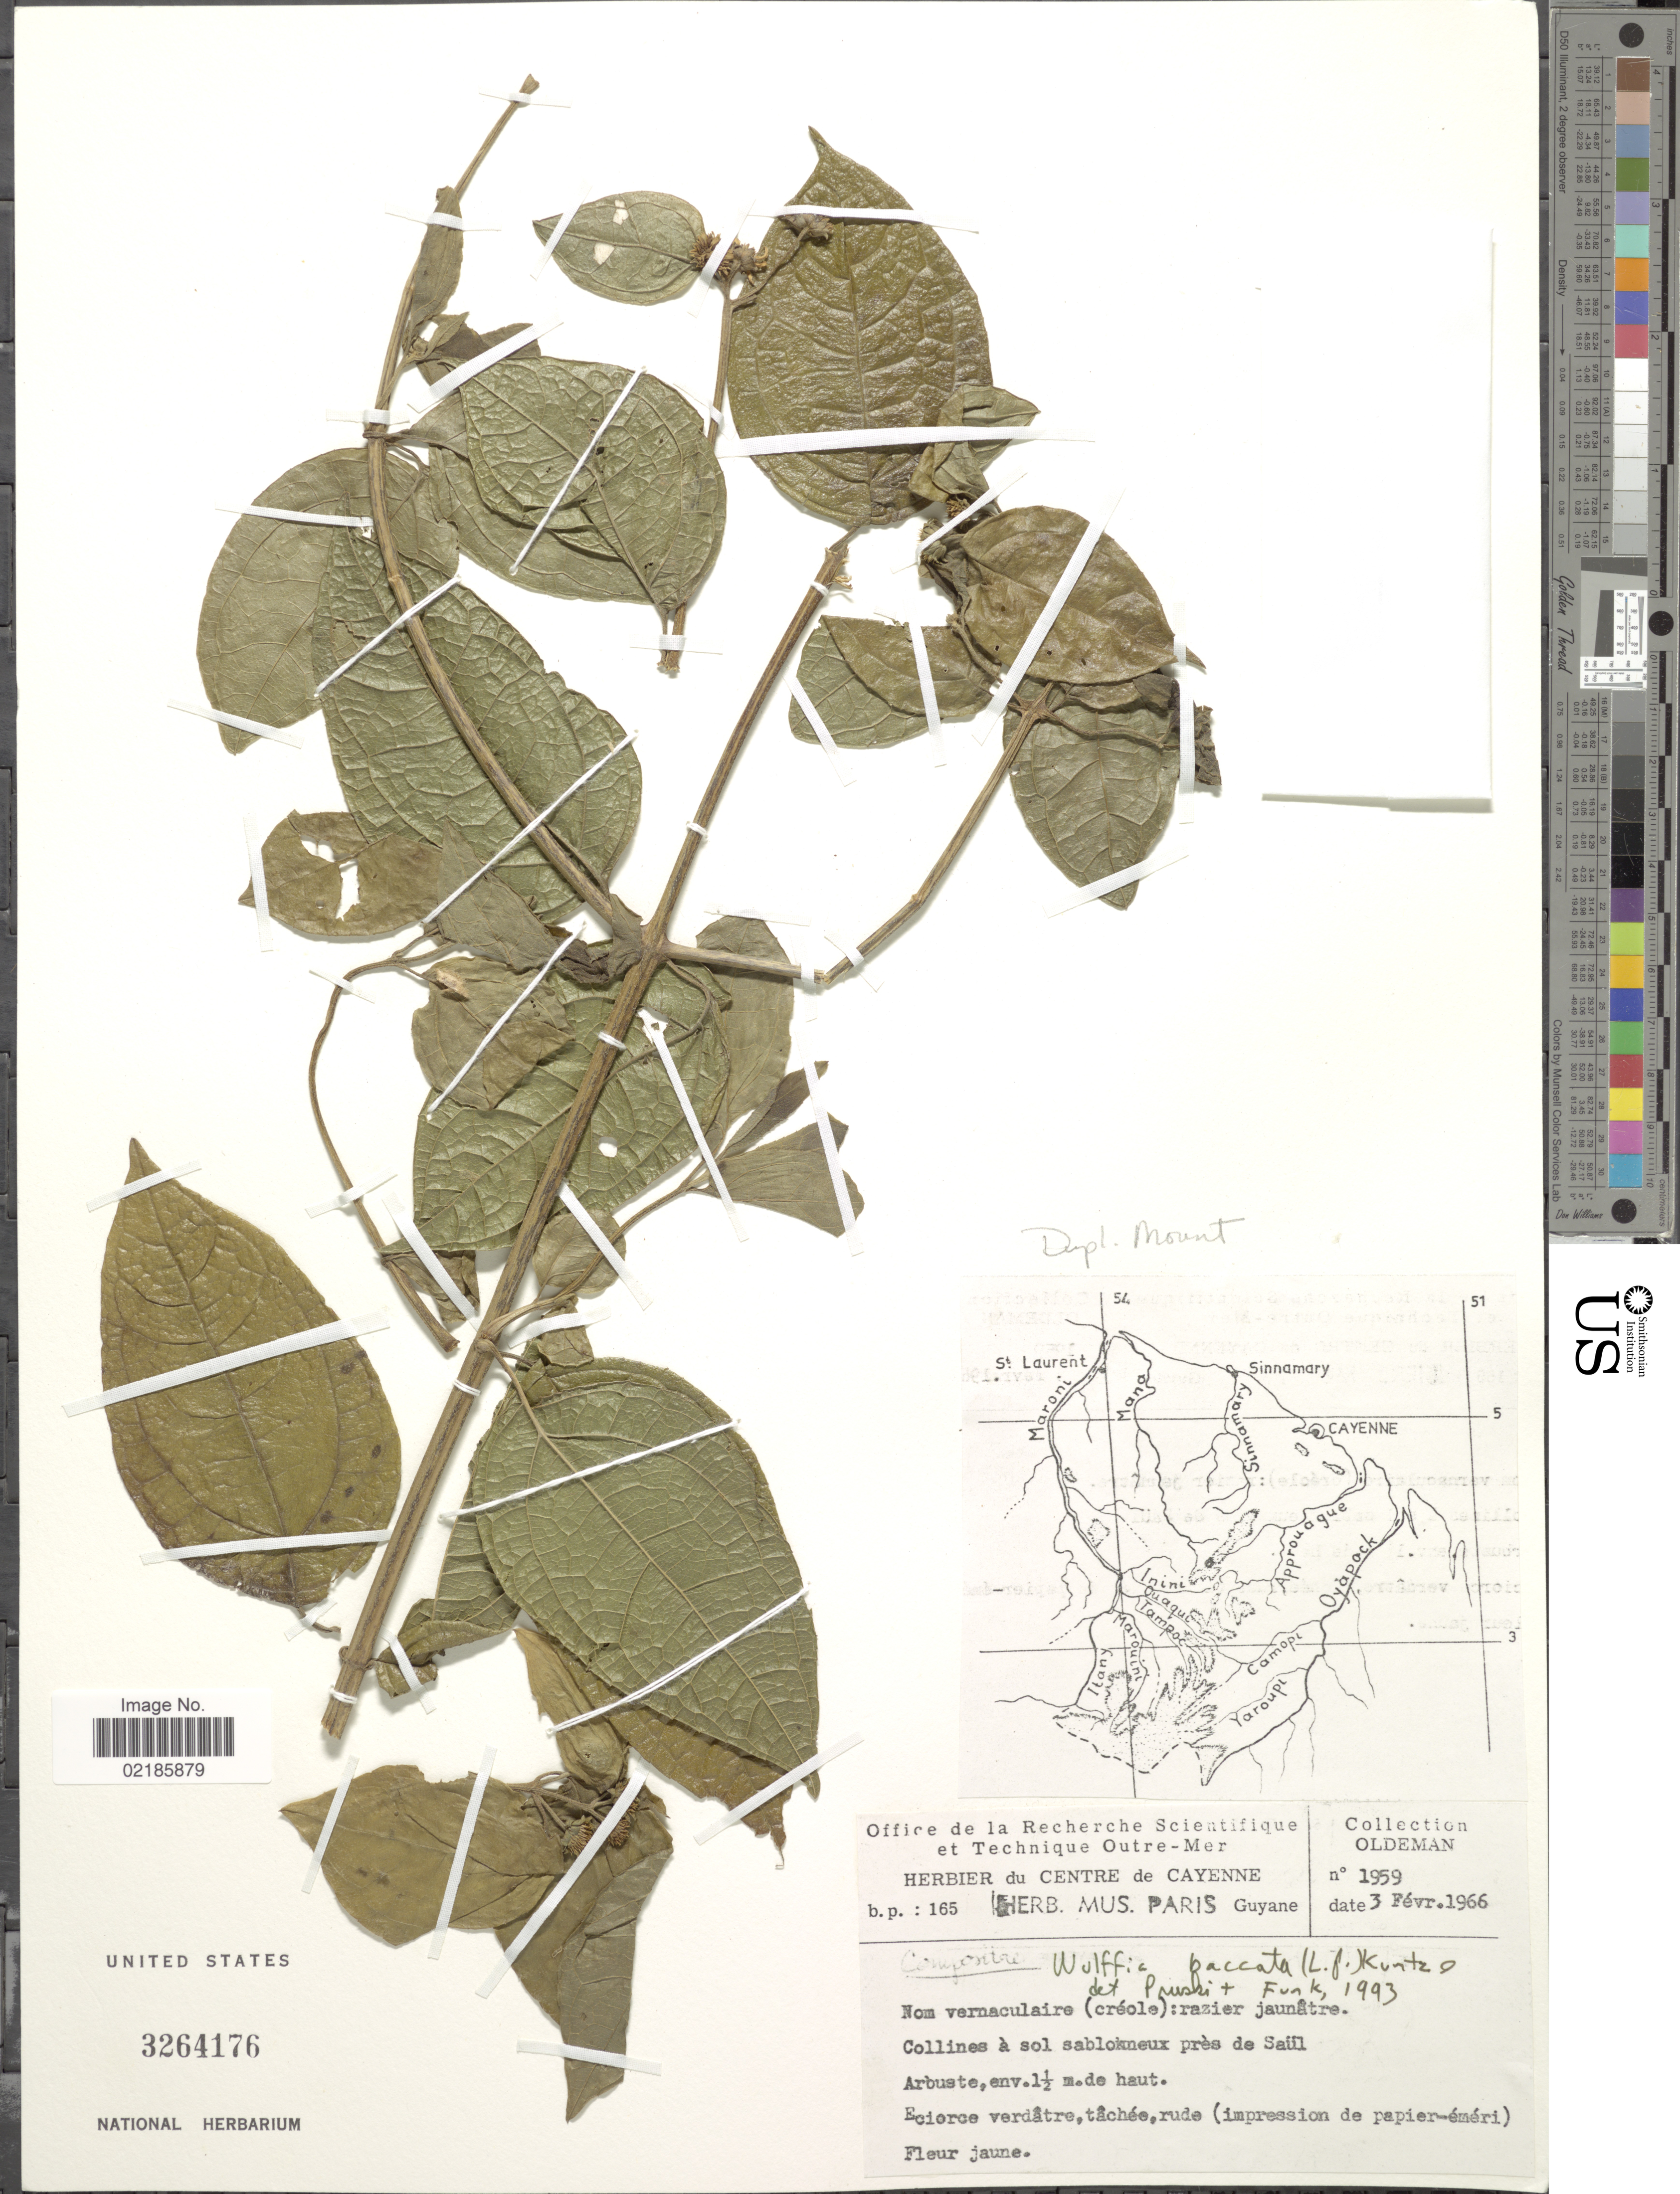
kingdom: Plantae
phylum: Tracheophyta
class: Magnoliopsida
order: Asterales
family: Asteraceae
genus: Wulffia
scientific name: Wulffia baccata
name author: (L. f.) Kuntze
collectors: -- Oldeman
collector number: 1959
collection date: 1966-02-03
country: French Guiana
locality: Collines a sol sablokneux pres de Saul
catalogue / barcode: US 3264176